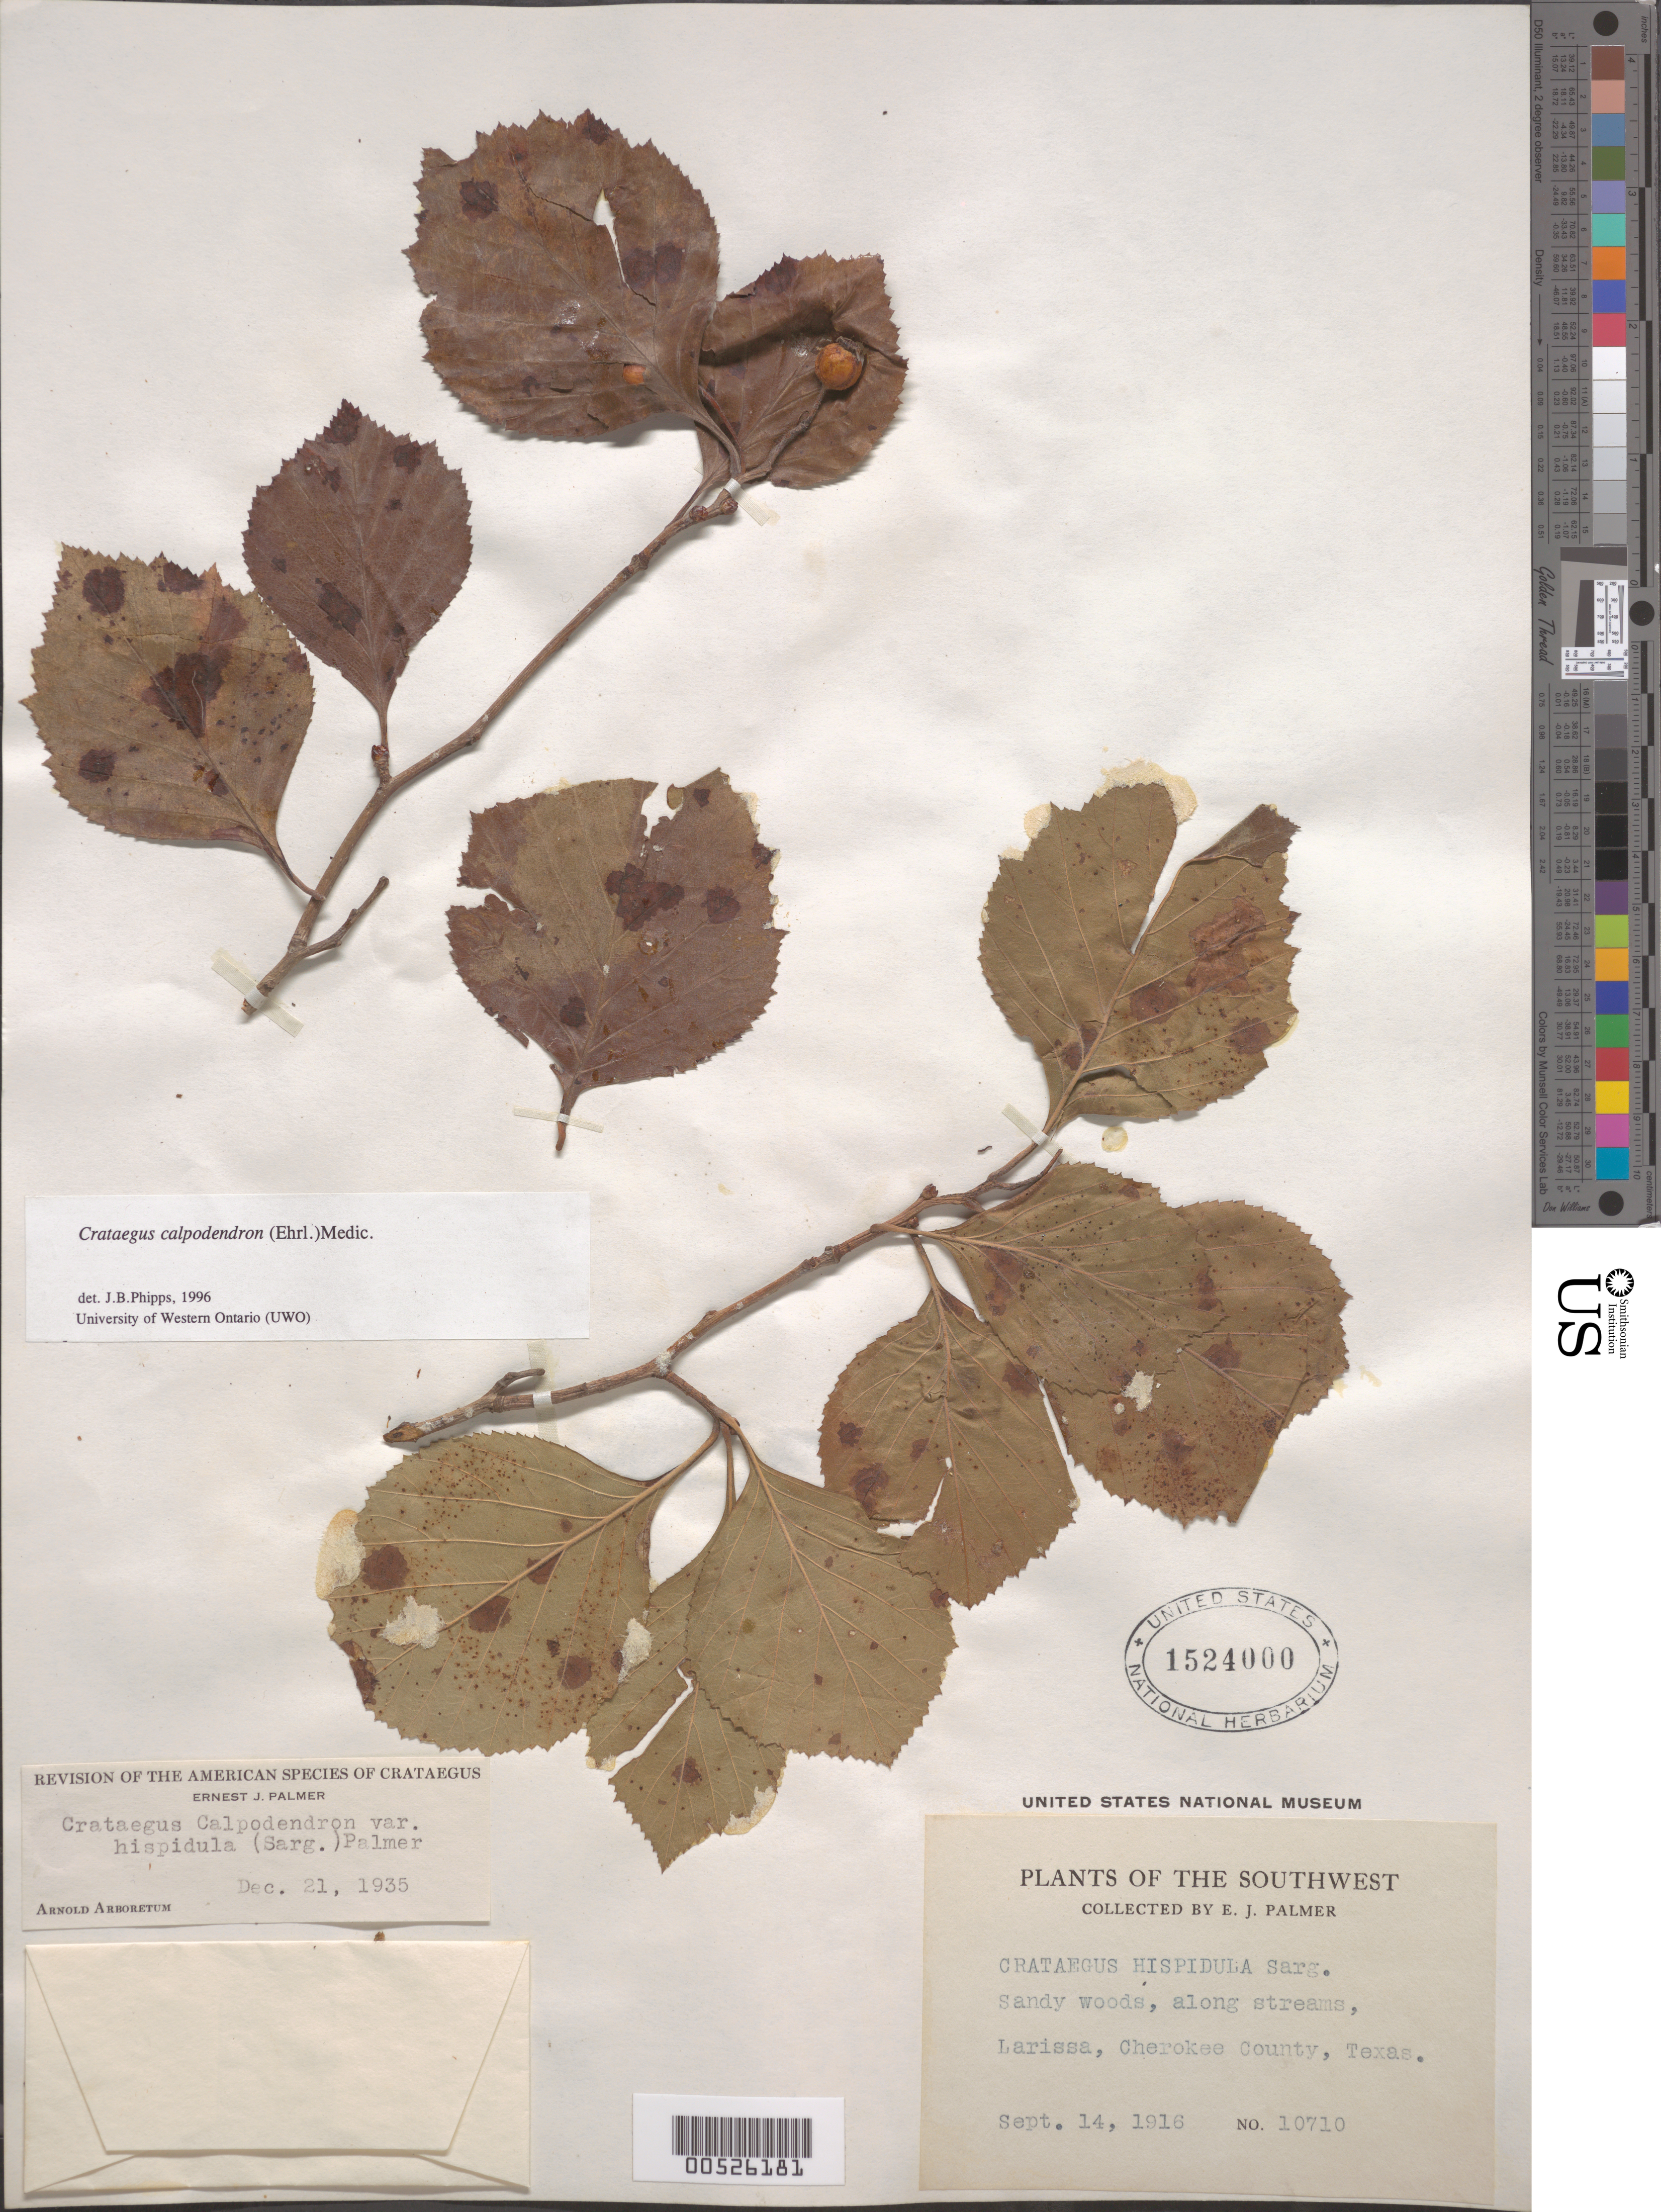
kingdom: Plantae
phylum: Tracheophyta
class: Magnoliopsida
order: Rosales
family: Rosaceae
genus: Crataegus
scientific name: Crataegus calpodendron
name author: (Ehrh.) Medik.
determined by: Phipps, James B., (UWO), University of Western Ontario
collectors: E. J. Palmer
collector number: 10710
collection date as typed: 14 Sep 1916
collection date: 1916-09-14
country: United States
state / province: Texas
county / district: Cherokee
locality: Larissa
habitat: Sandy woods, along stream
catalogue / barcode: US 1524000